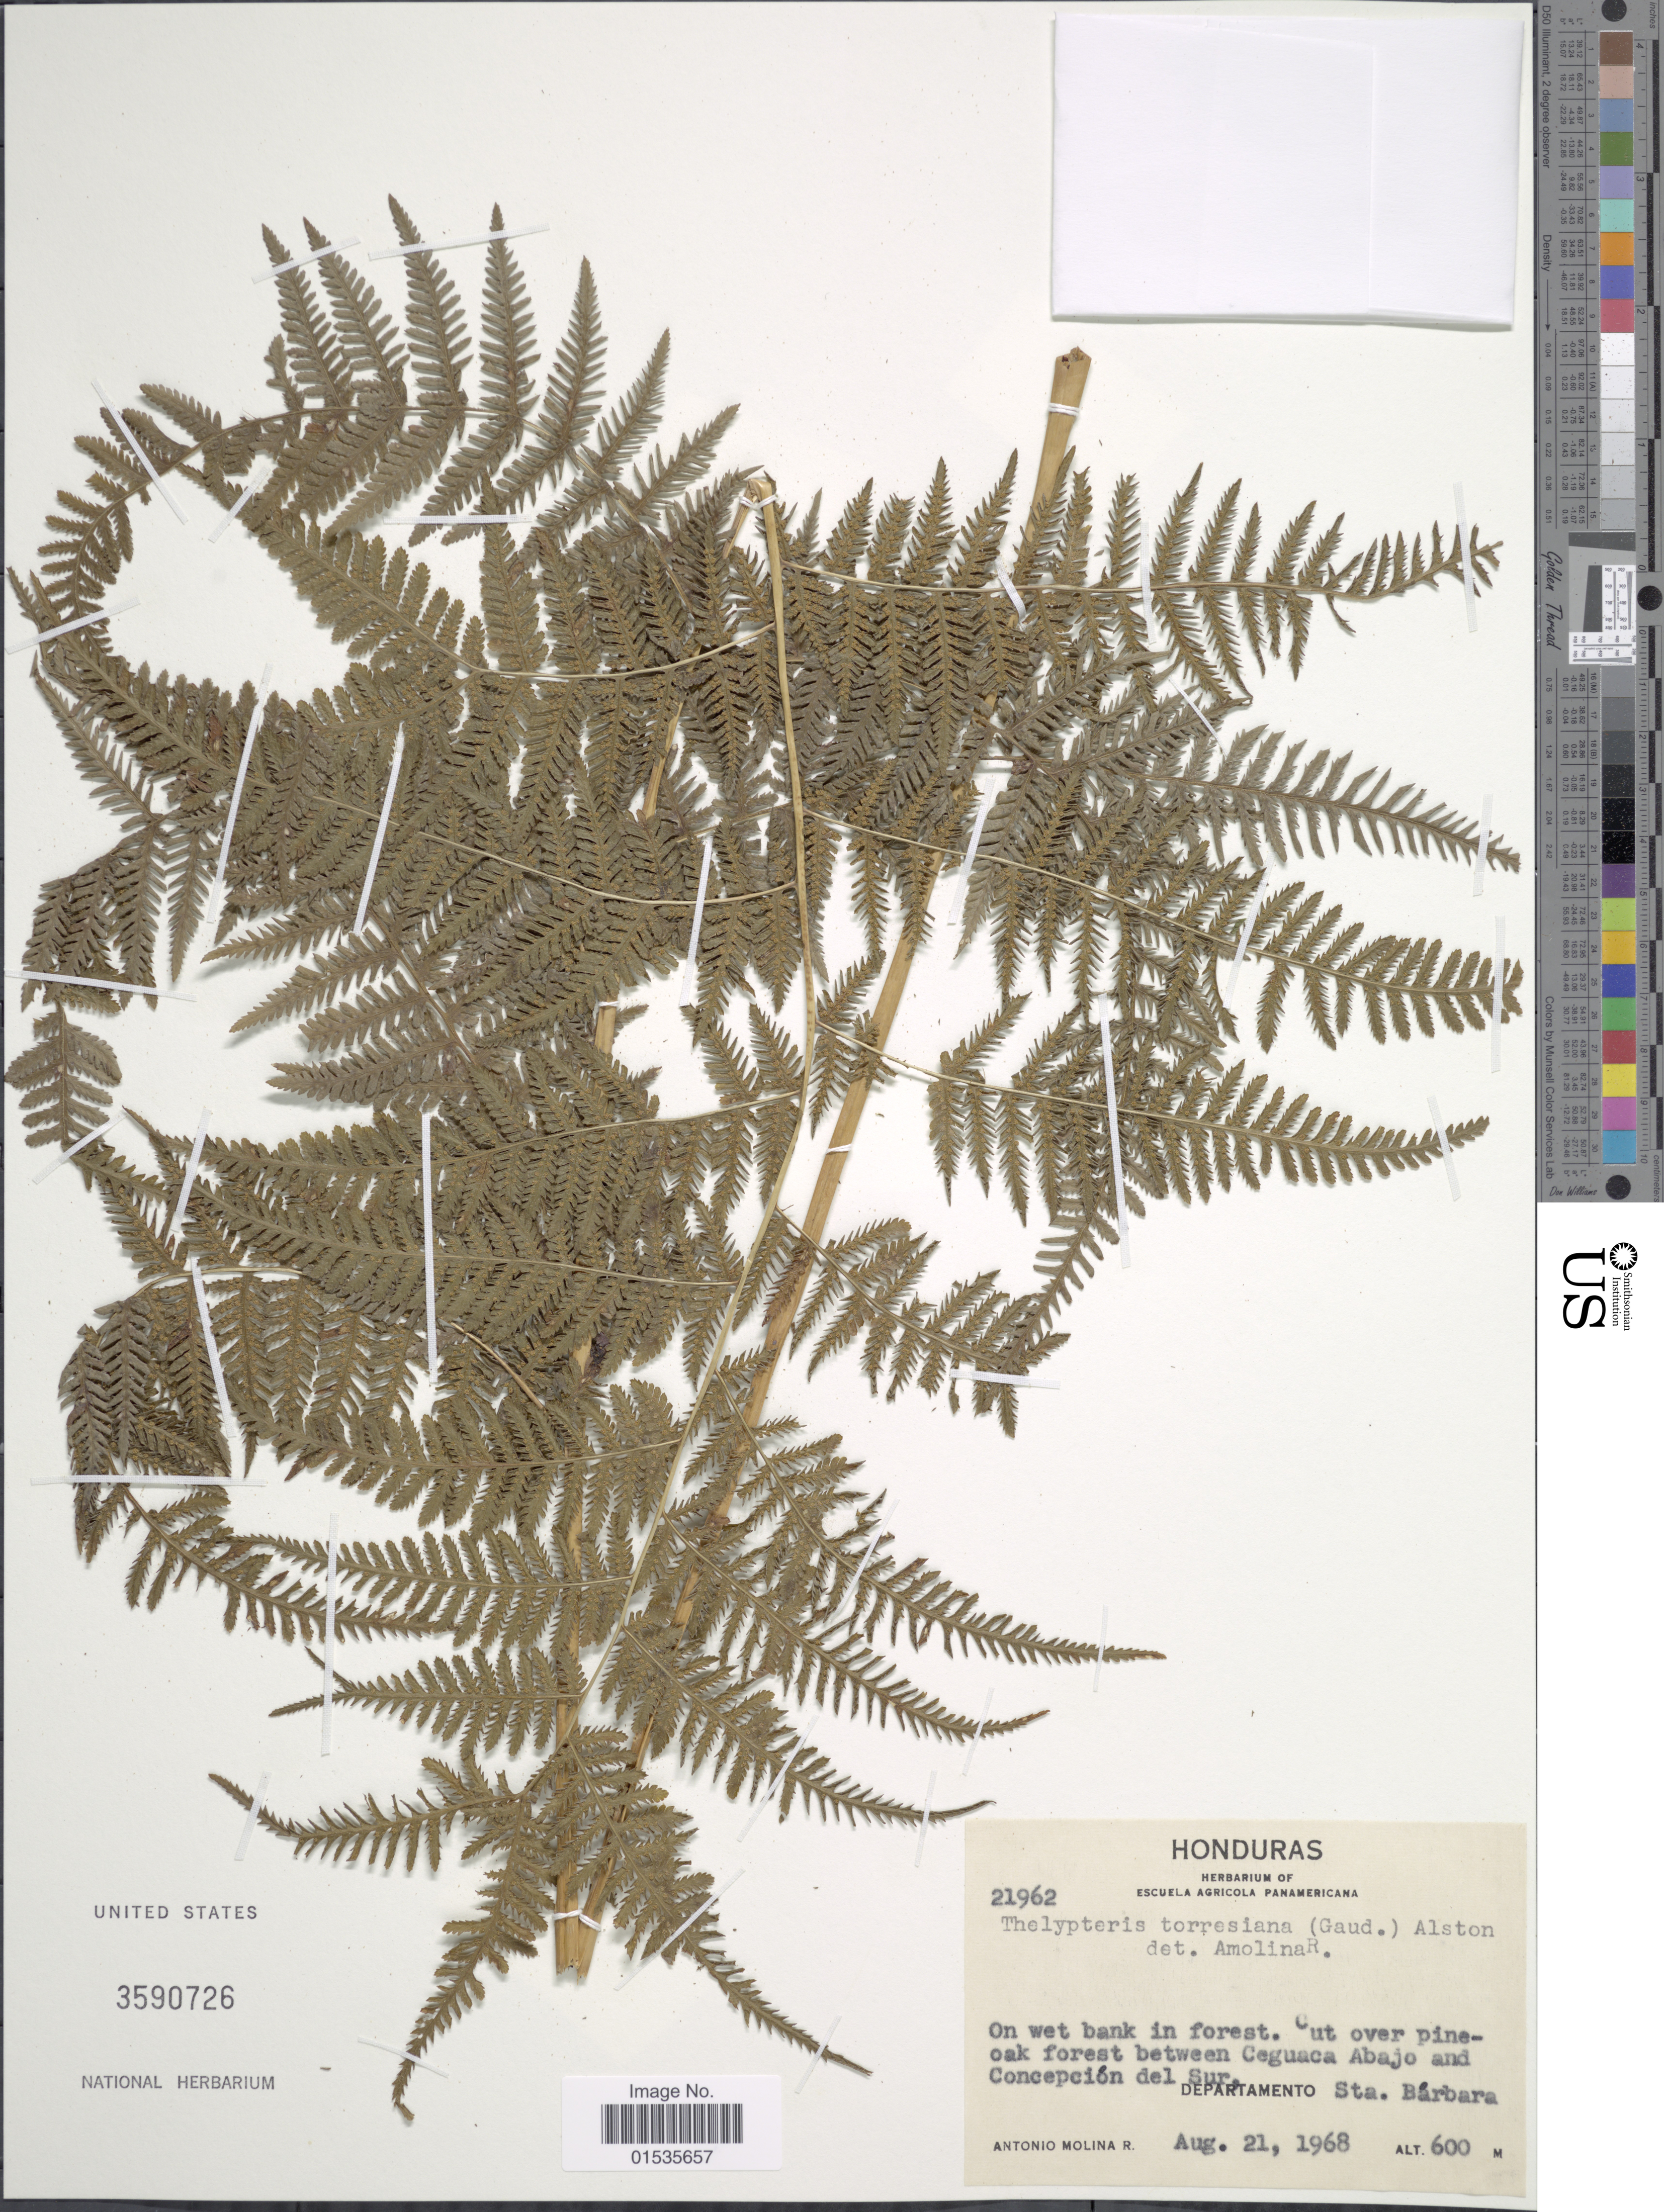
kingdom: Plantae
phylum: Tracheophyta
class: Polypodiopsida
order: Polypodiales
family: Thelypteridaceae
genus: Macrothelypteris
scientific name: Macrothelypteris torresiana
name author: (Gaudich.) Ching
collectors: A. Molina R.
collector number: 21962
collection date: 1968-08-21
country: Honduras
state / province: Santa Bárbara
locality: Honduras. Cut over pineoak forest between Ceguaca Abajo and Concepcion del Sur, Departamento: Sta. Barbara.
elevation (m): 600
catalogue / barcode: US 3590726